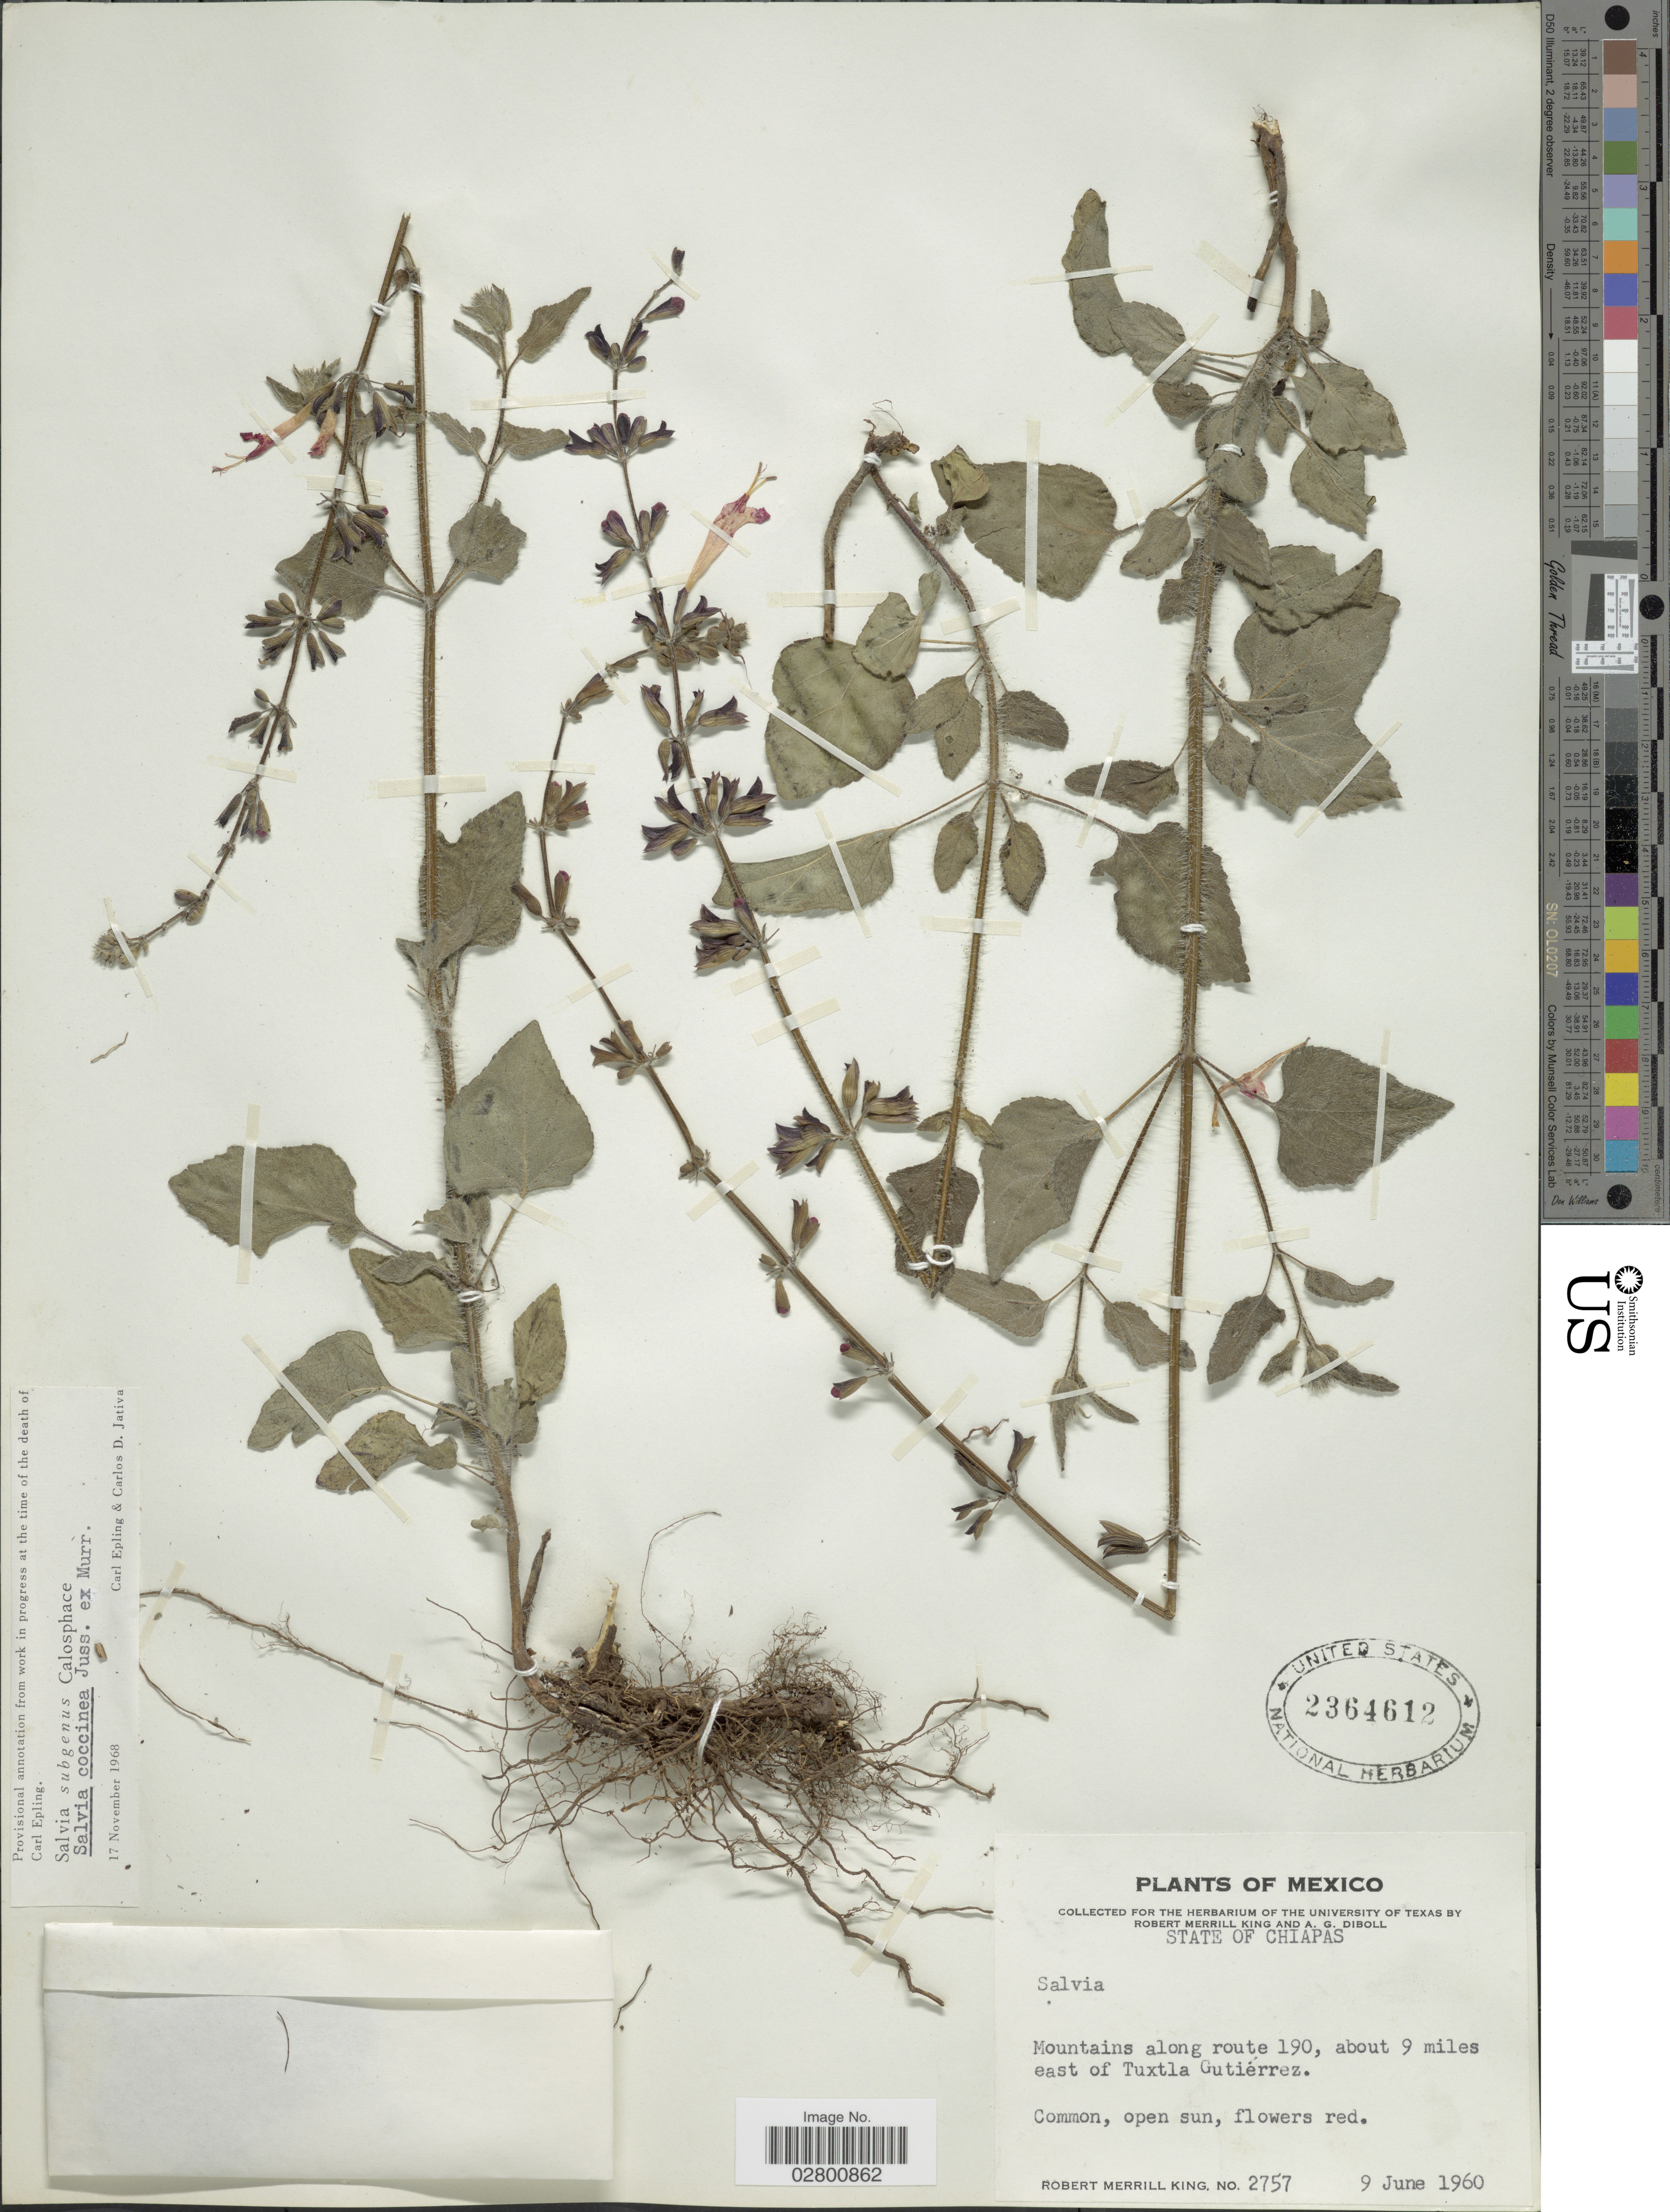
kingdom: Plantae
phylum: Tracheophyta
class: Magnoliopsida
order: Lamiales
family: Lamiaceae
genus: Salvia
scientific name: Salvia coccinea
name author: Etlinger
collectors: R. M. King & A. Diboll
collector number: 2757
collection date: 1960-06-09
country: Mexico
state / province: Chiapas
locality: Mountains along route 190, about 9 miles east of Tuxtla Gutiérrez.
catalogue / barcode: US 2364612